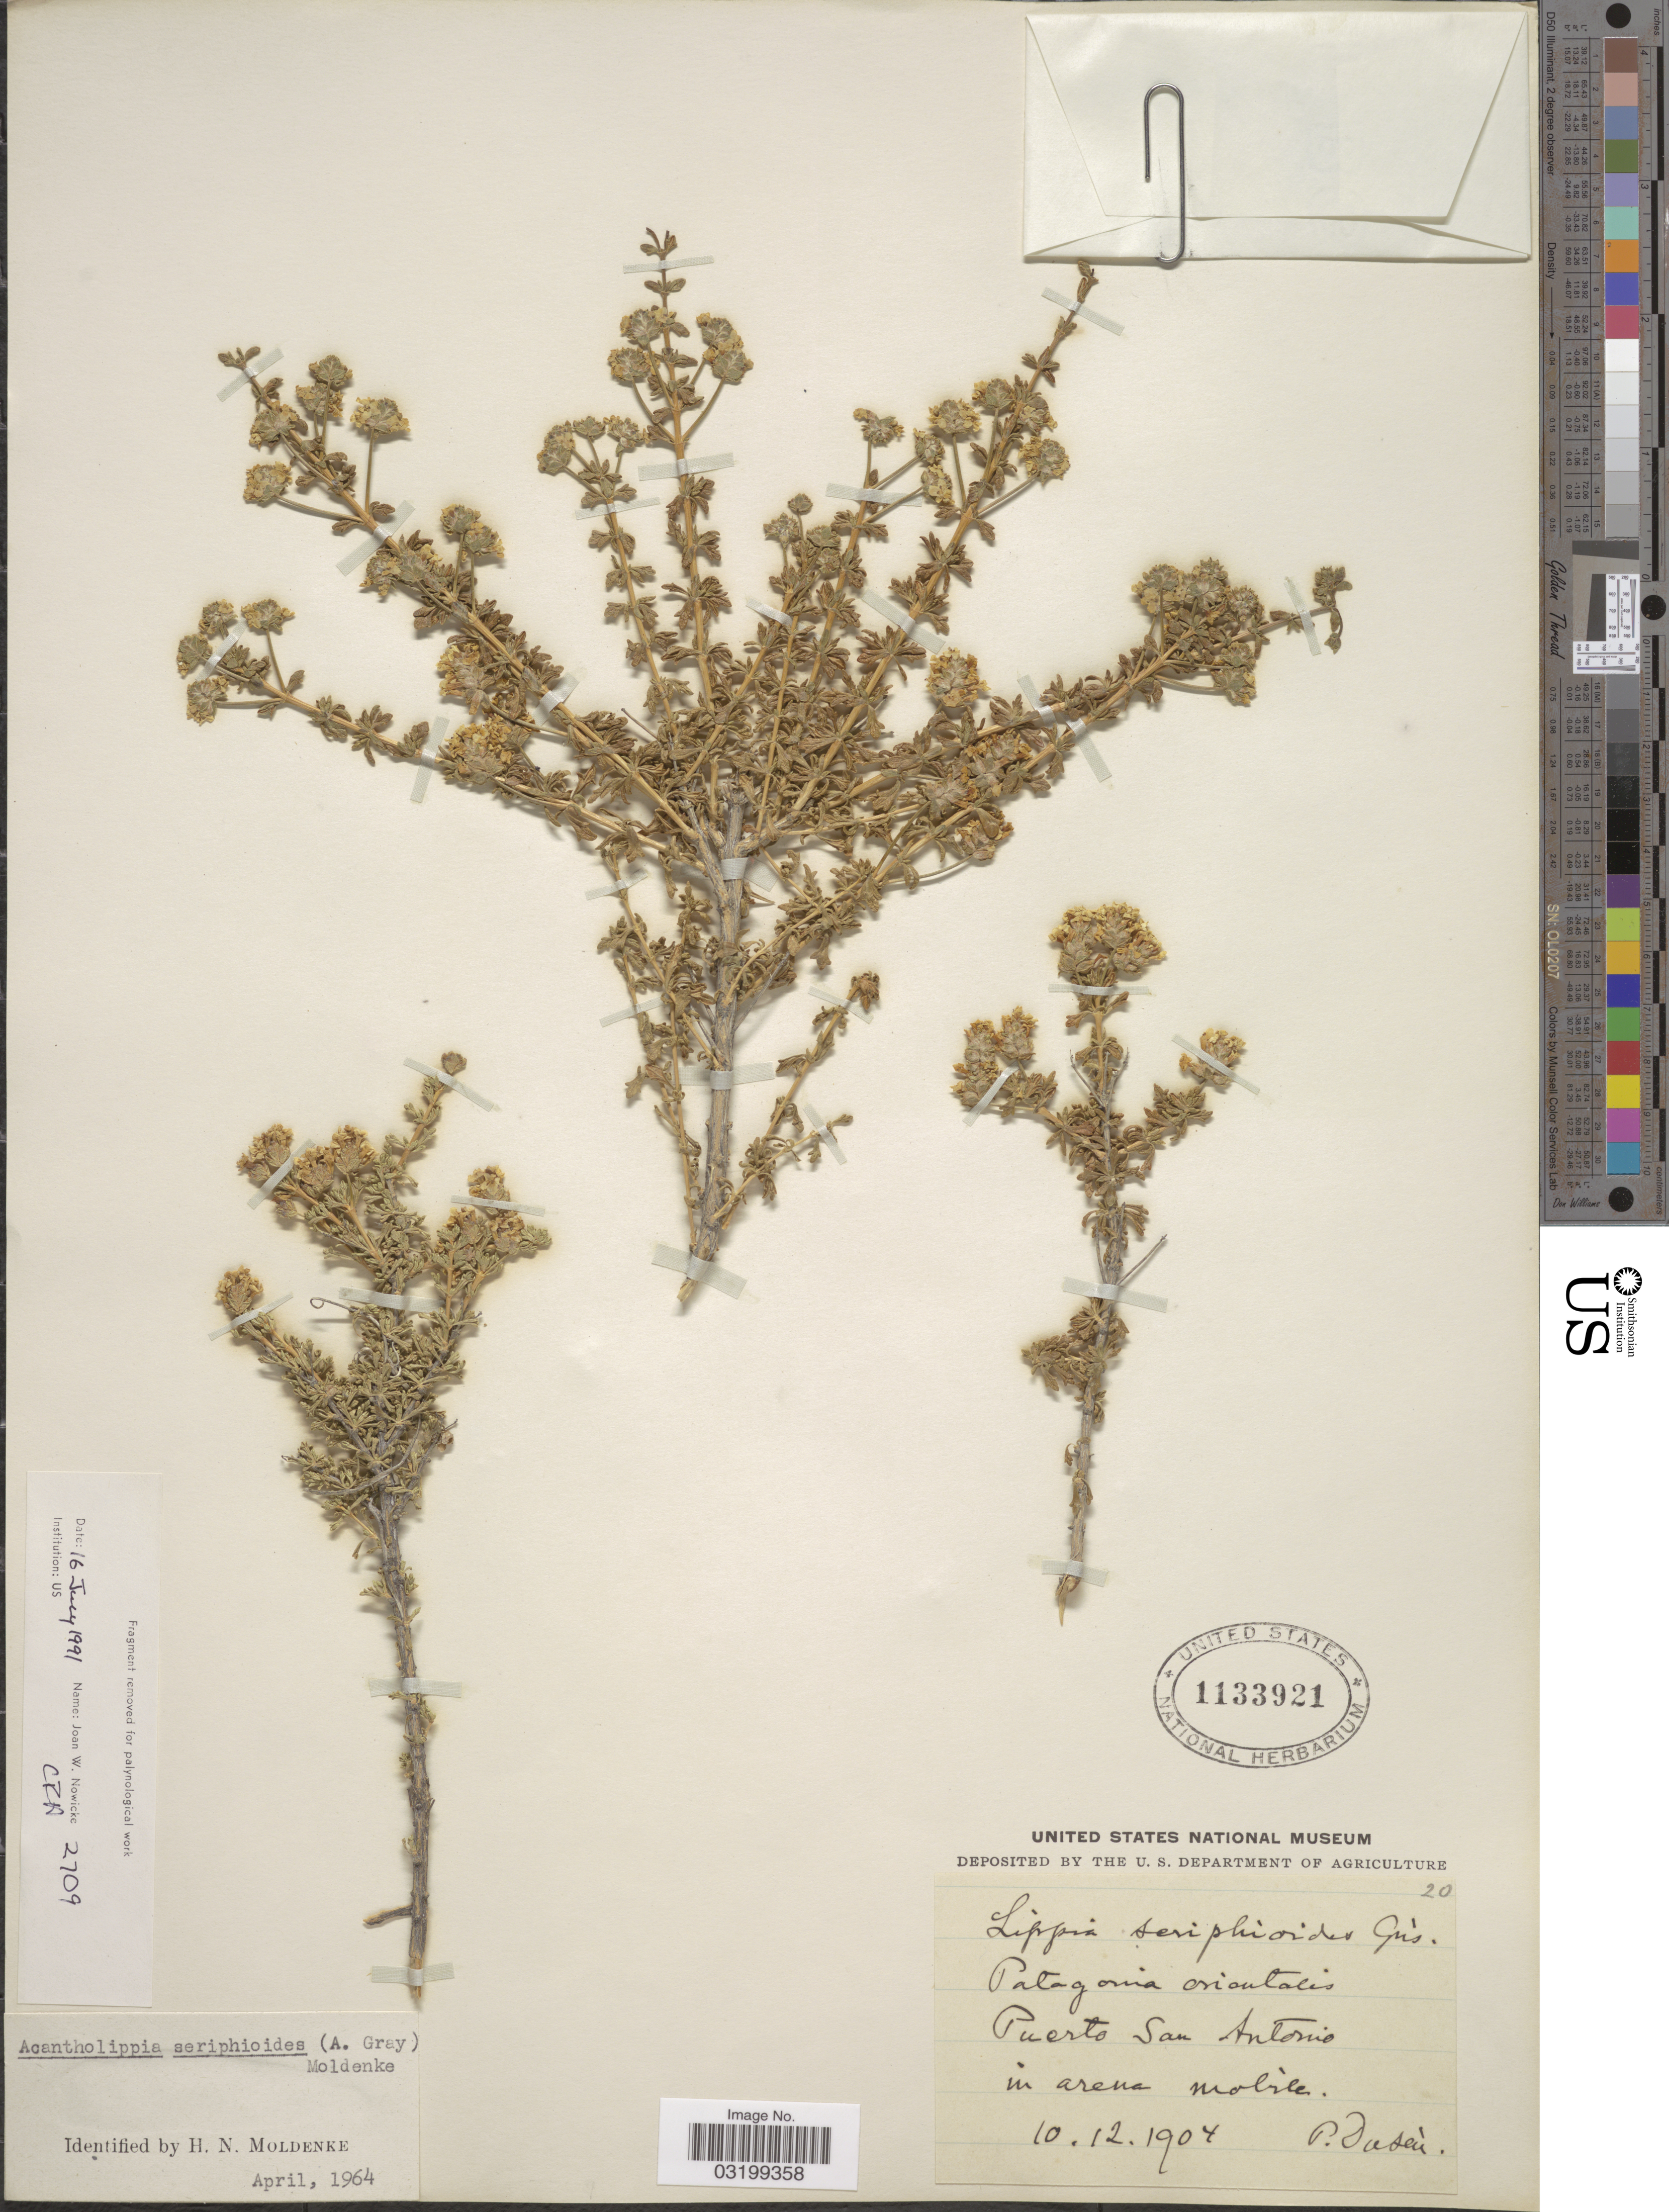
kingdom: Plantae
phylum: Tracheophyta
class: Magnoliopsida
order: Lamiales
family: Verbenaceae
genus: Lippia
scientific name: Lippia seriphioides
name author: A. Gray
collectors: P. Dusén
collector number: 20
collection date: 1904-12-10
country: Chile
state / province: Valparaíso (V)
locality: Patagonia orientalis. Puerto San Antonio.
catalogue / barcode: US 1133921